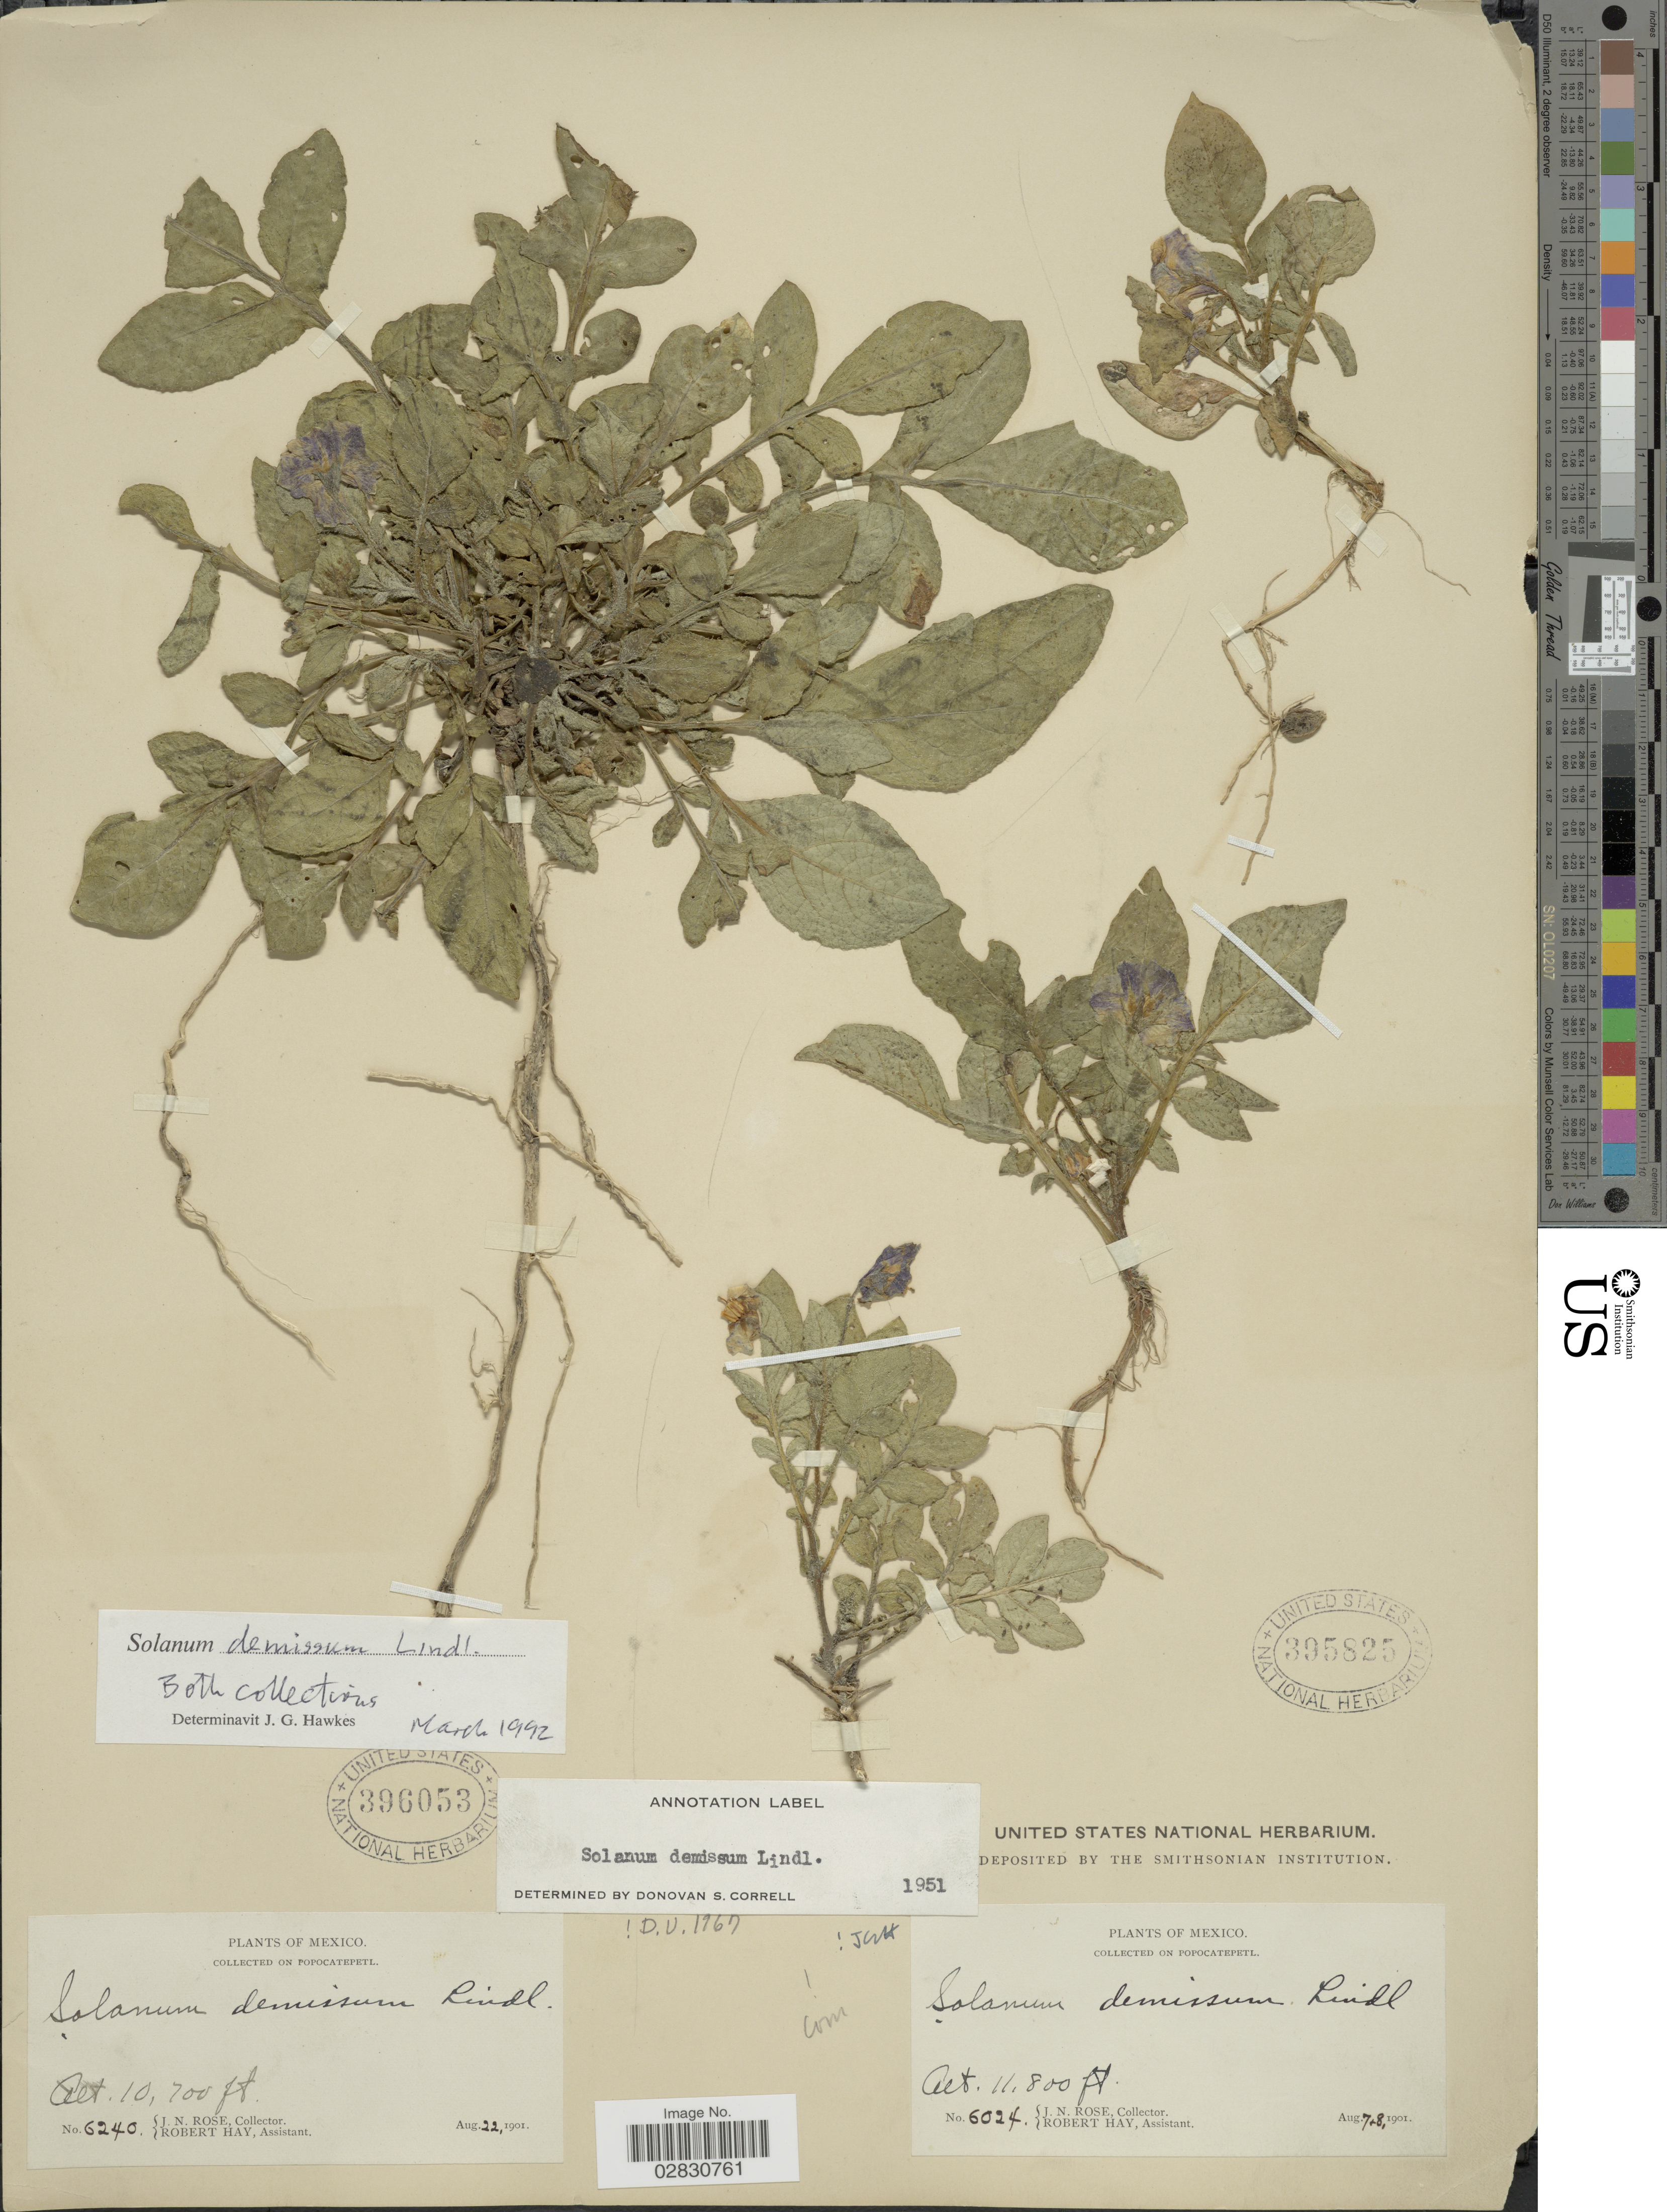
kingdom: Plantae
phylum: Tracheophyta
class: Magnoliopsida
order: Solanales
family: Solanaceae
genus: Solanum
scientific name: Solanum demissum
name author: Lindl.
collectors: J. N. Rose & R. Hay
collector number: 6024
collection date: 1901-08-07/1901-08-08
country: Mexico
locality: Popocatepetl.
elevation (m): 3597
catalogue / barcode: US 395825